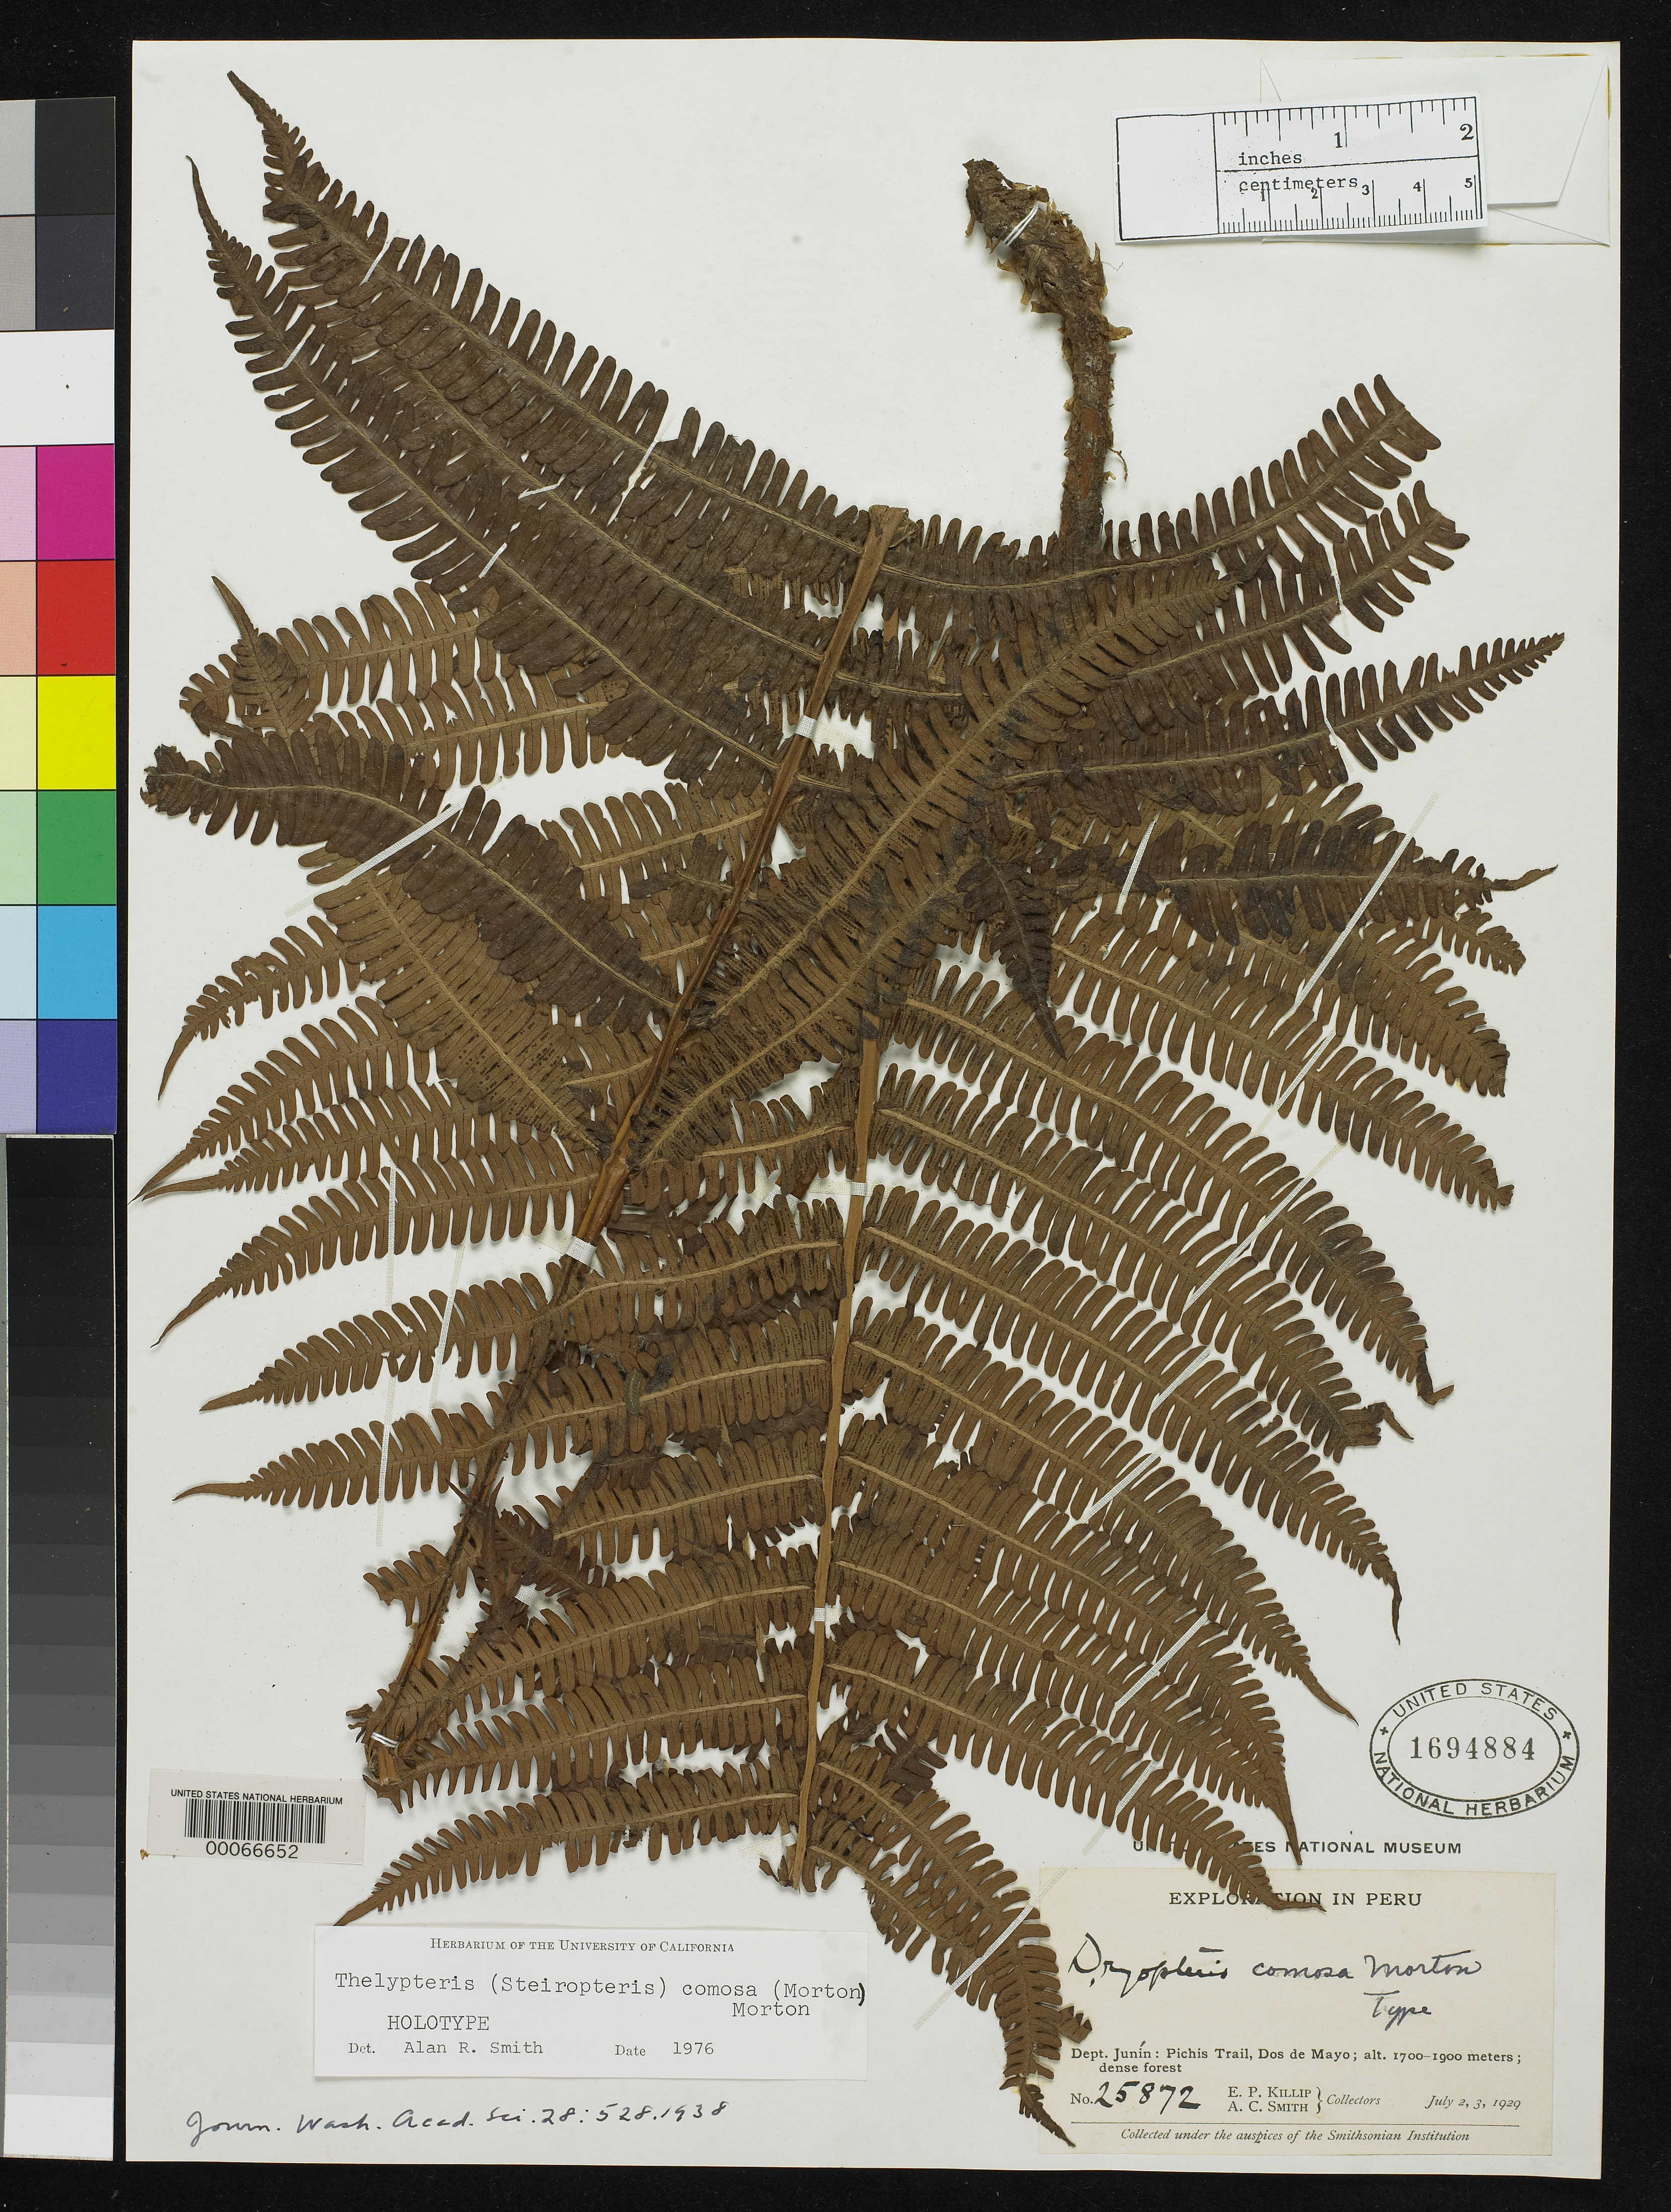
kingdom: Plantae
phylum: Tracheophyta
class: Polypodiopsida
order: Polypodiales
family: Dryopteridaceae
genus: Dryopteris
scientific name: Dryopteris comosa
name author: C.V. Morton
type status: Holotype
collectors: E. P. Killip & A. C. Smith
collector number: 25872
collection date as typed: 02 Jul 1929 to 03 Jul 1929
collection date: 1929-07-02/1929-07-03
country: Peru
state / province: Junín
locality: Pichis Trail, Dos de Mayo.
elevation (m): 1700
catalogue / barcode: US 1694884